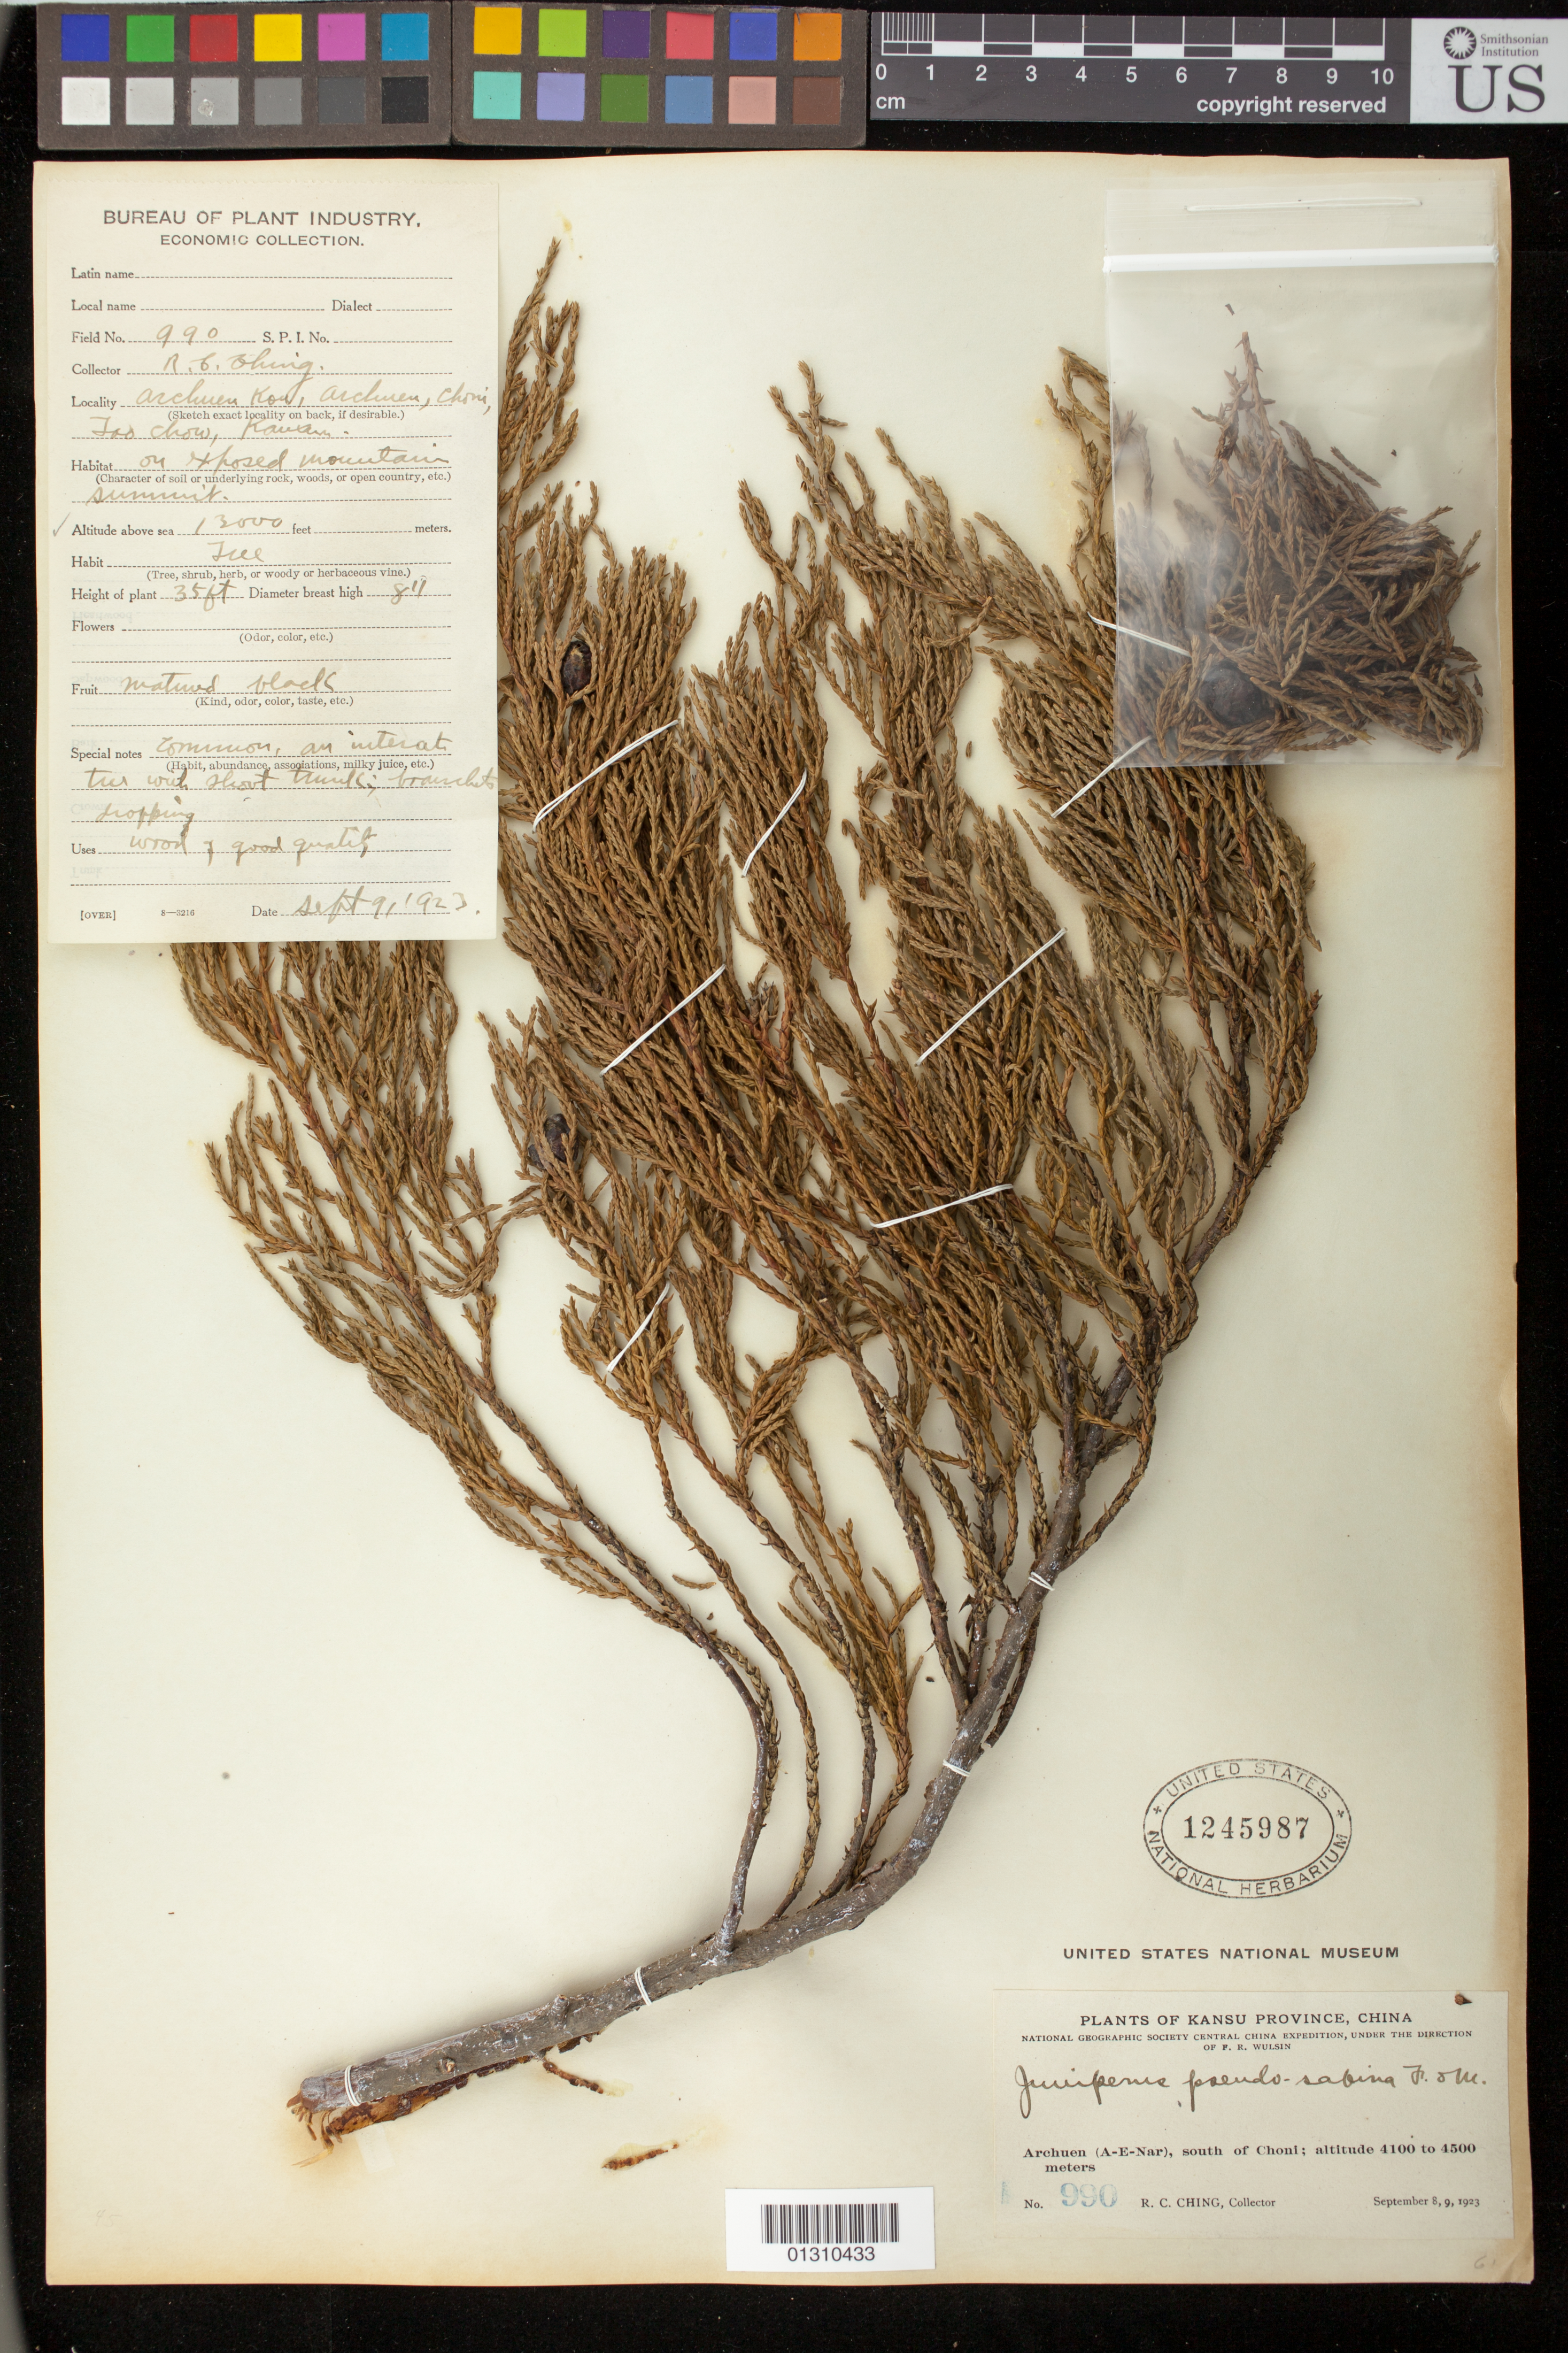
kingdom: Plantae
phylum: Tracheophyta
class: Pinopsida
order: Pinales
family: Cupressaceae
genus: Juniperus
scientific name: Juniperus pseudosabina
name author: Fisch. & C.A. Mey.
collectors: R. C. Ching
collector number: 990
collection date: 1923-09-09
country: China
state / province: Gansu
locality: Kansu Province, Archuen, south of Choni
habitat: On exposed mountain summit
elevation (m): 3962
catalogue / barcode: US 1245987